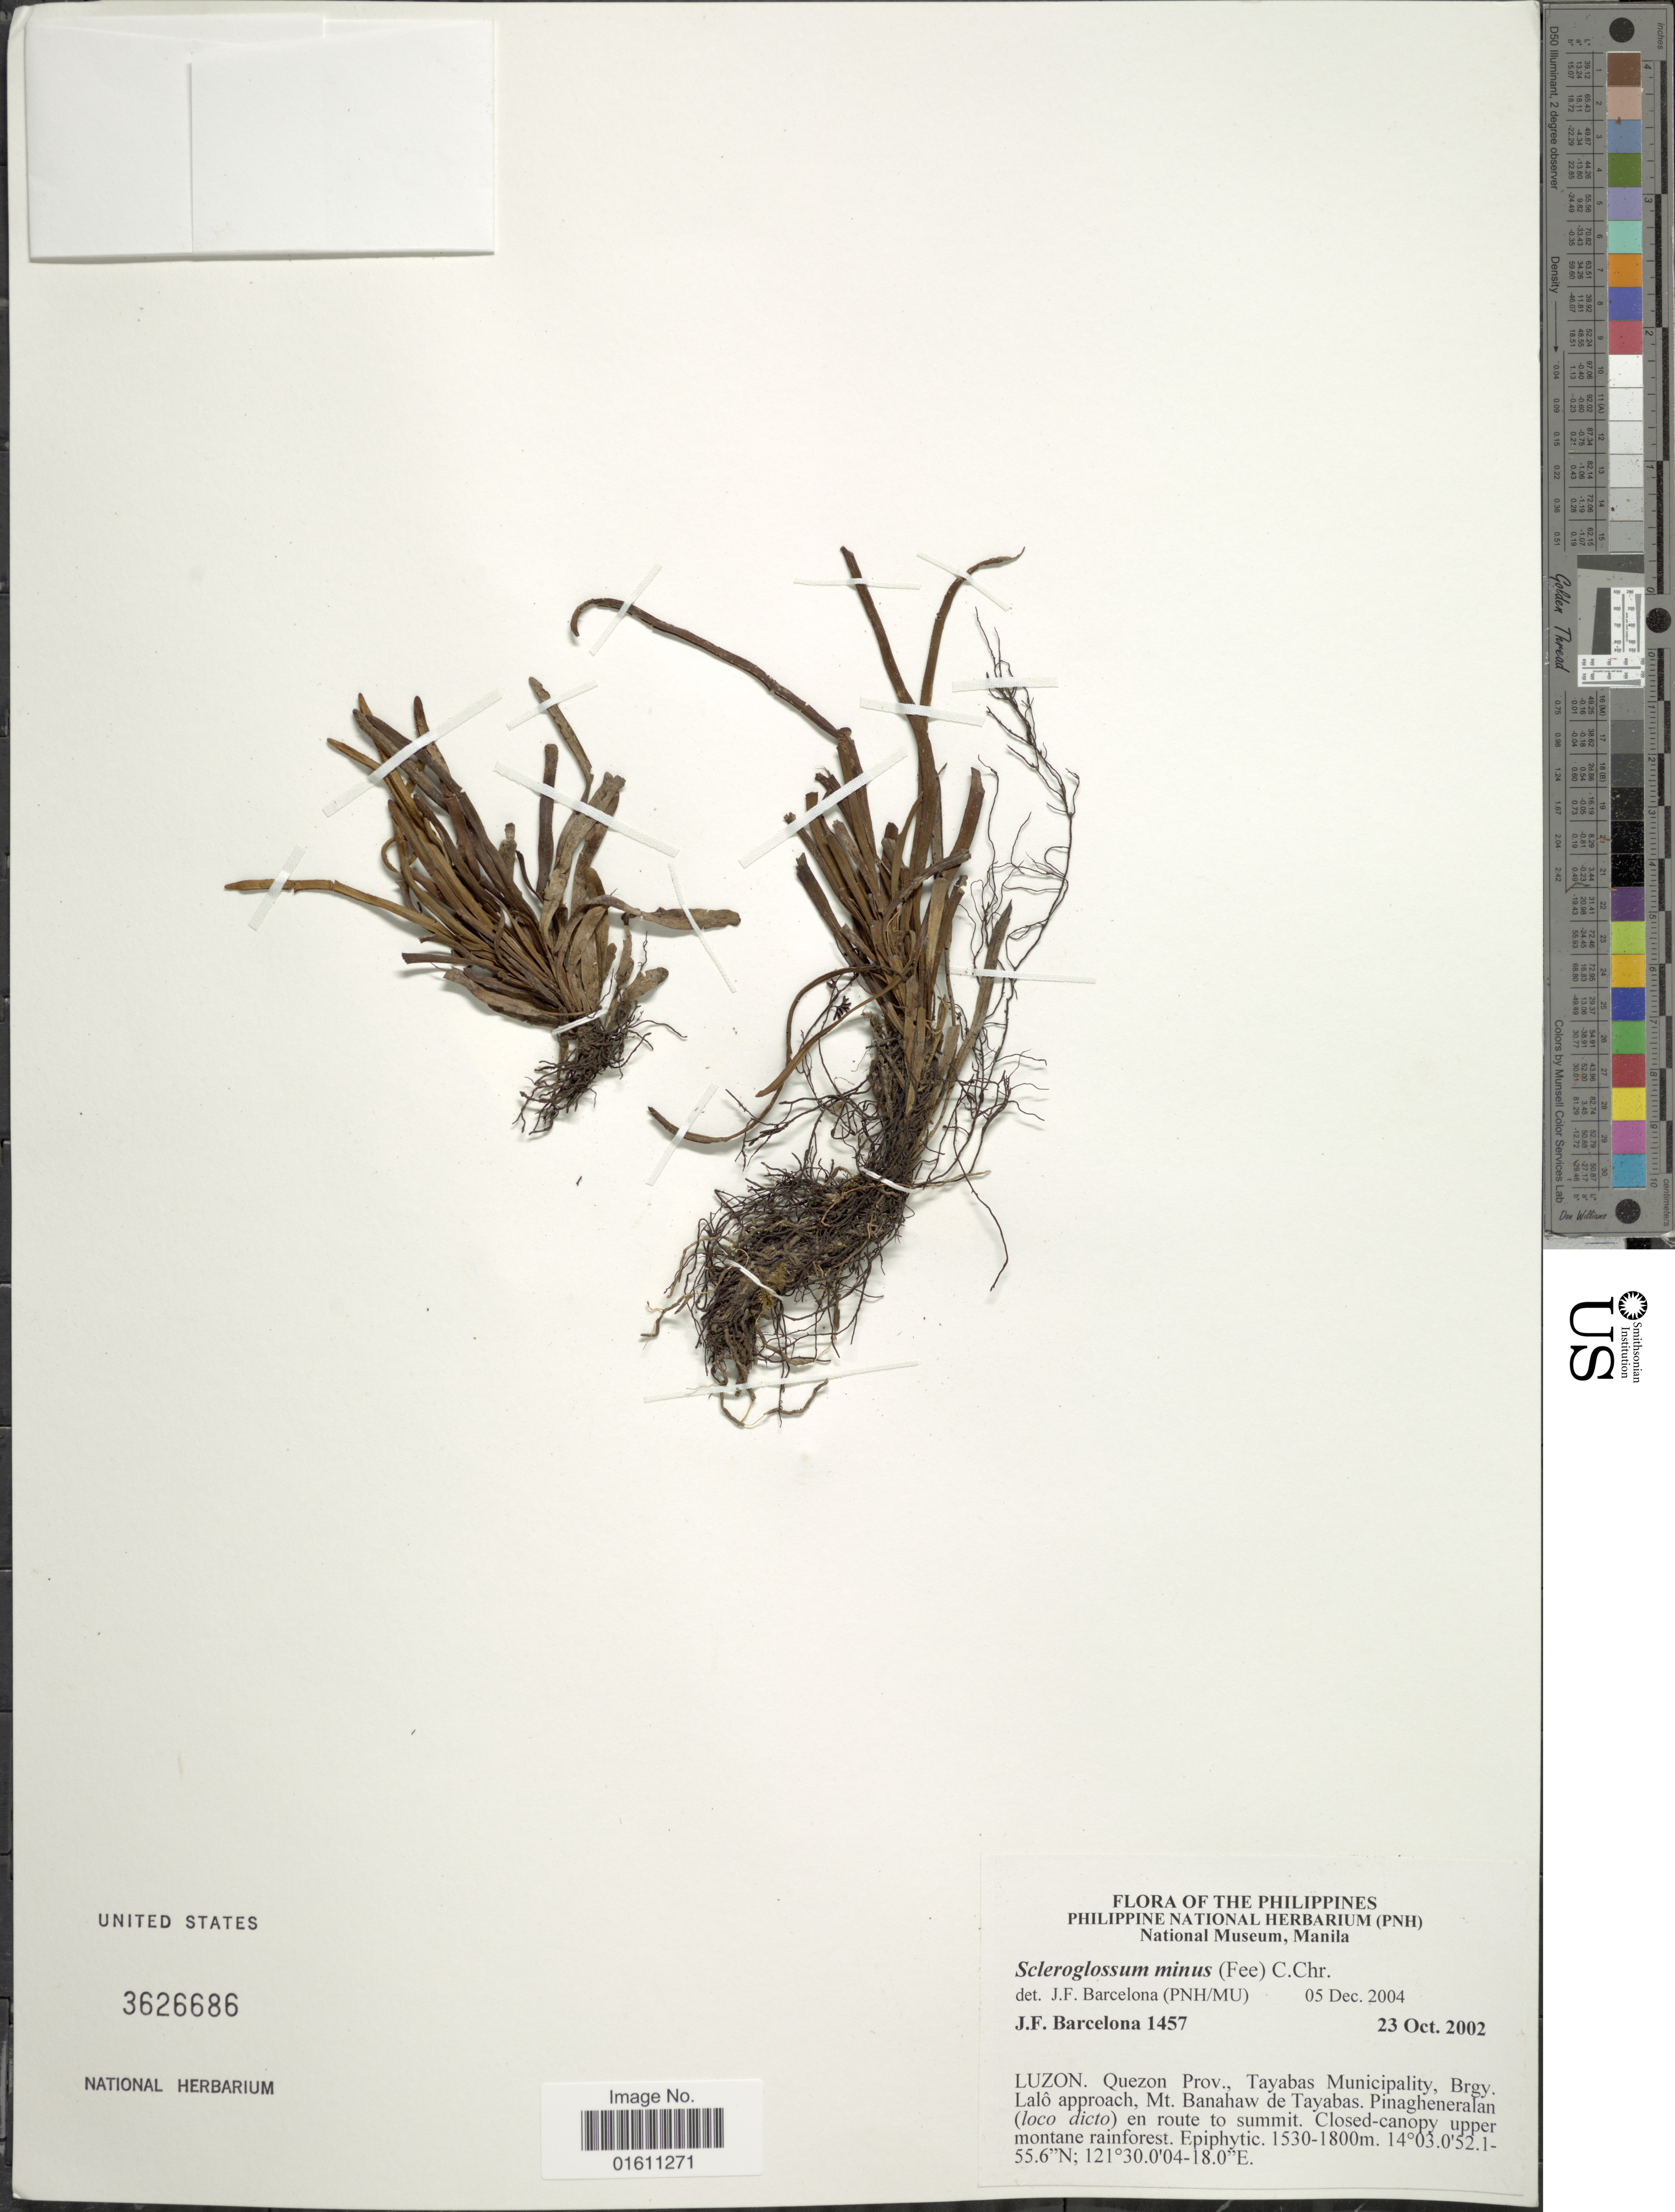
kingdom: Plantae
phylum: Tracheophyta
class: Polypodiopsida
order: Polypodiales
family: Polypodiaceae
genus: Scleroglossum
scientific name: Scleroglossum minus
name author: (Fée) C. Chr.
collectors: J. F. Barcelona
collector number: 1457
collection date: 2002-10-23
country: Philippines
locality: The Philippines, Luzon. Quezon Prov., Tayabas Municipality, Brgy. lalô approach, Mt. Banahaw de Tayabas. Pinagheneralan (loco dicto) en route to summit.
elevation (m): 1530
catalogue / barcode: US 3626686